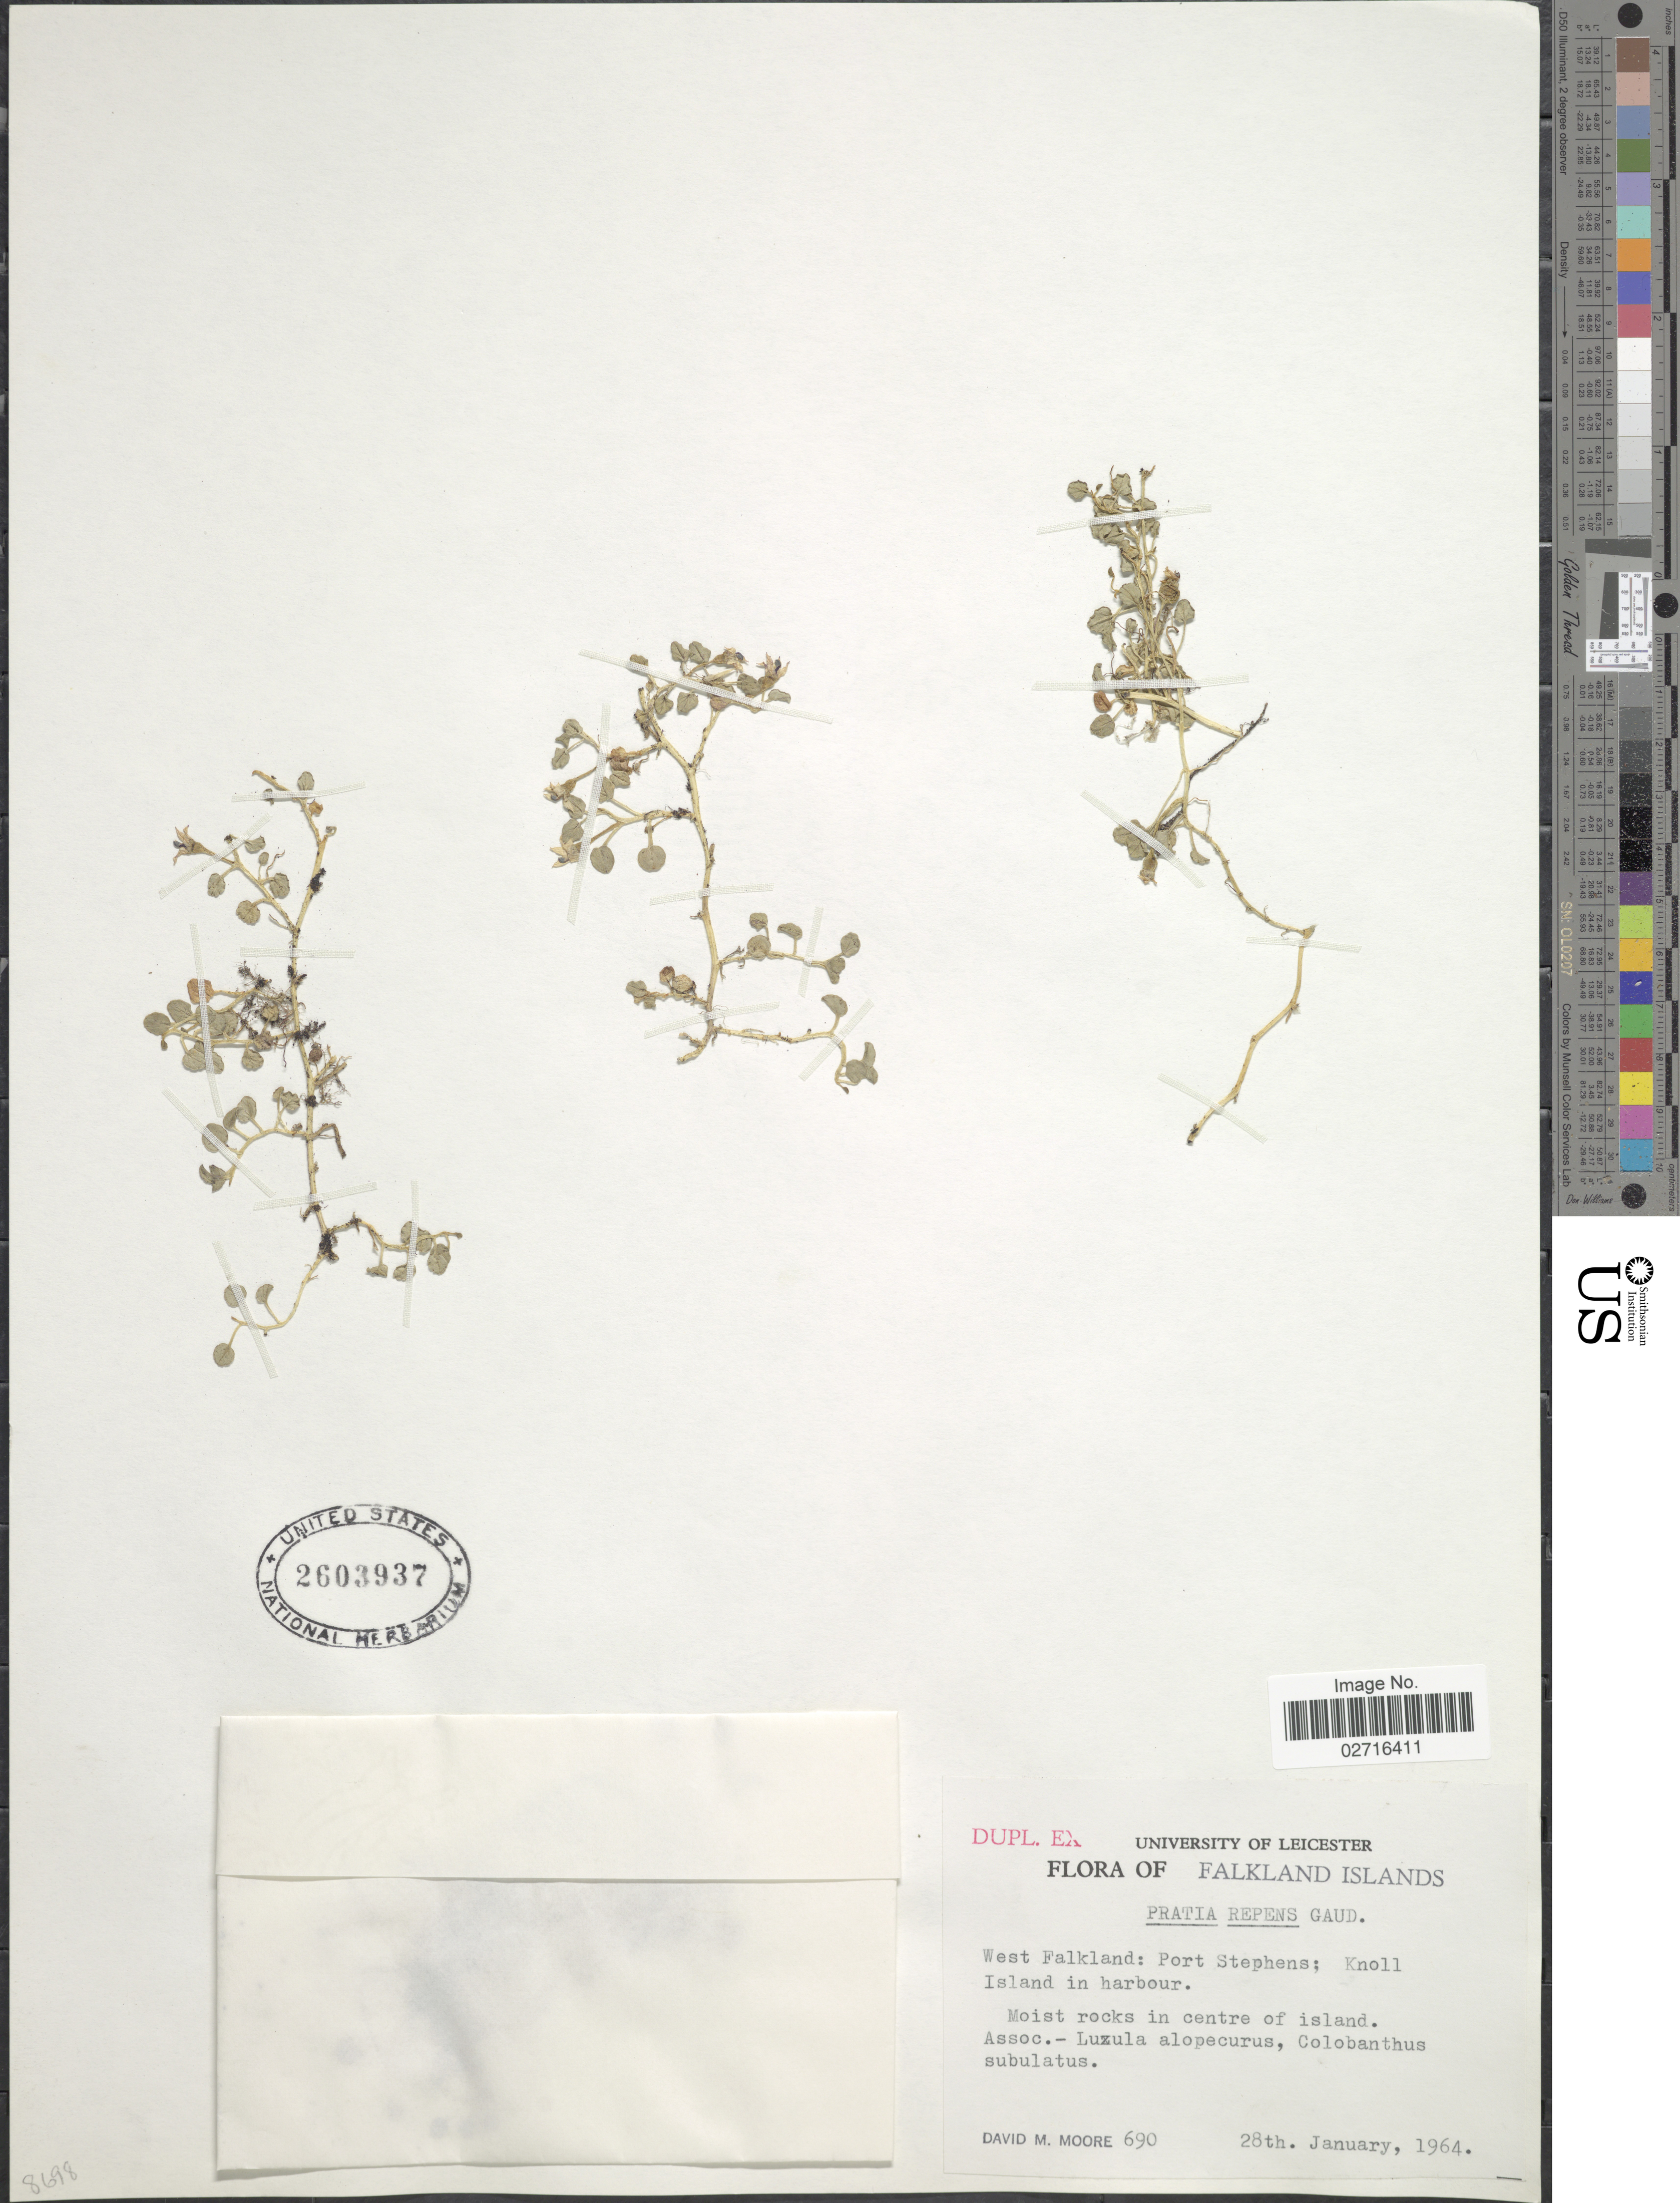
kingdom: Plantae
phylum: Tracheophyta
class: Magnoliopsida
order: Asterales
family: Campanulaceae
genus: Pratia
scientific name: Pratia repens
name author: Gaudich.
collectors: D. Moore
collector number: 690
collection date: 1964-01-28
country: Falkland Islands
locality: West Falkland: Port Stephens; Knoll Island in harbour. Moist rocks in centre of island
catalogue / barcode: US 2603937